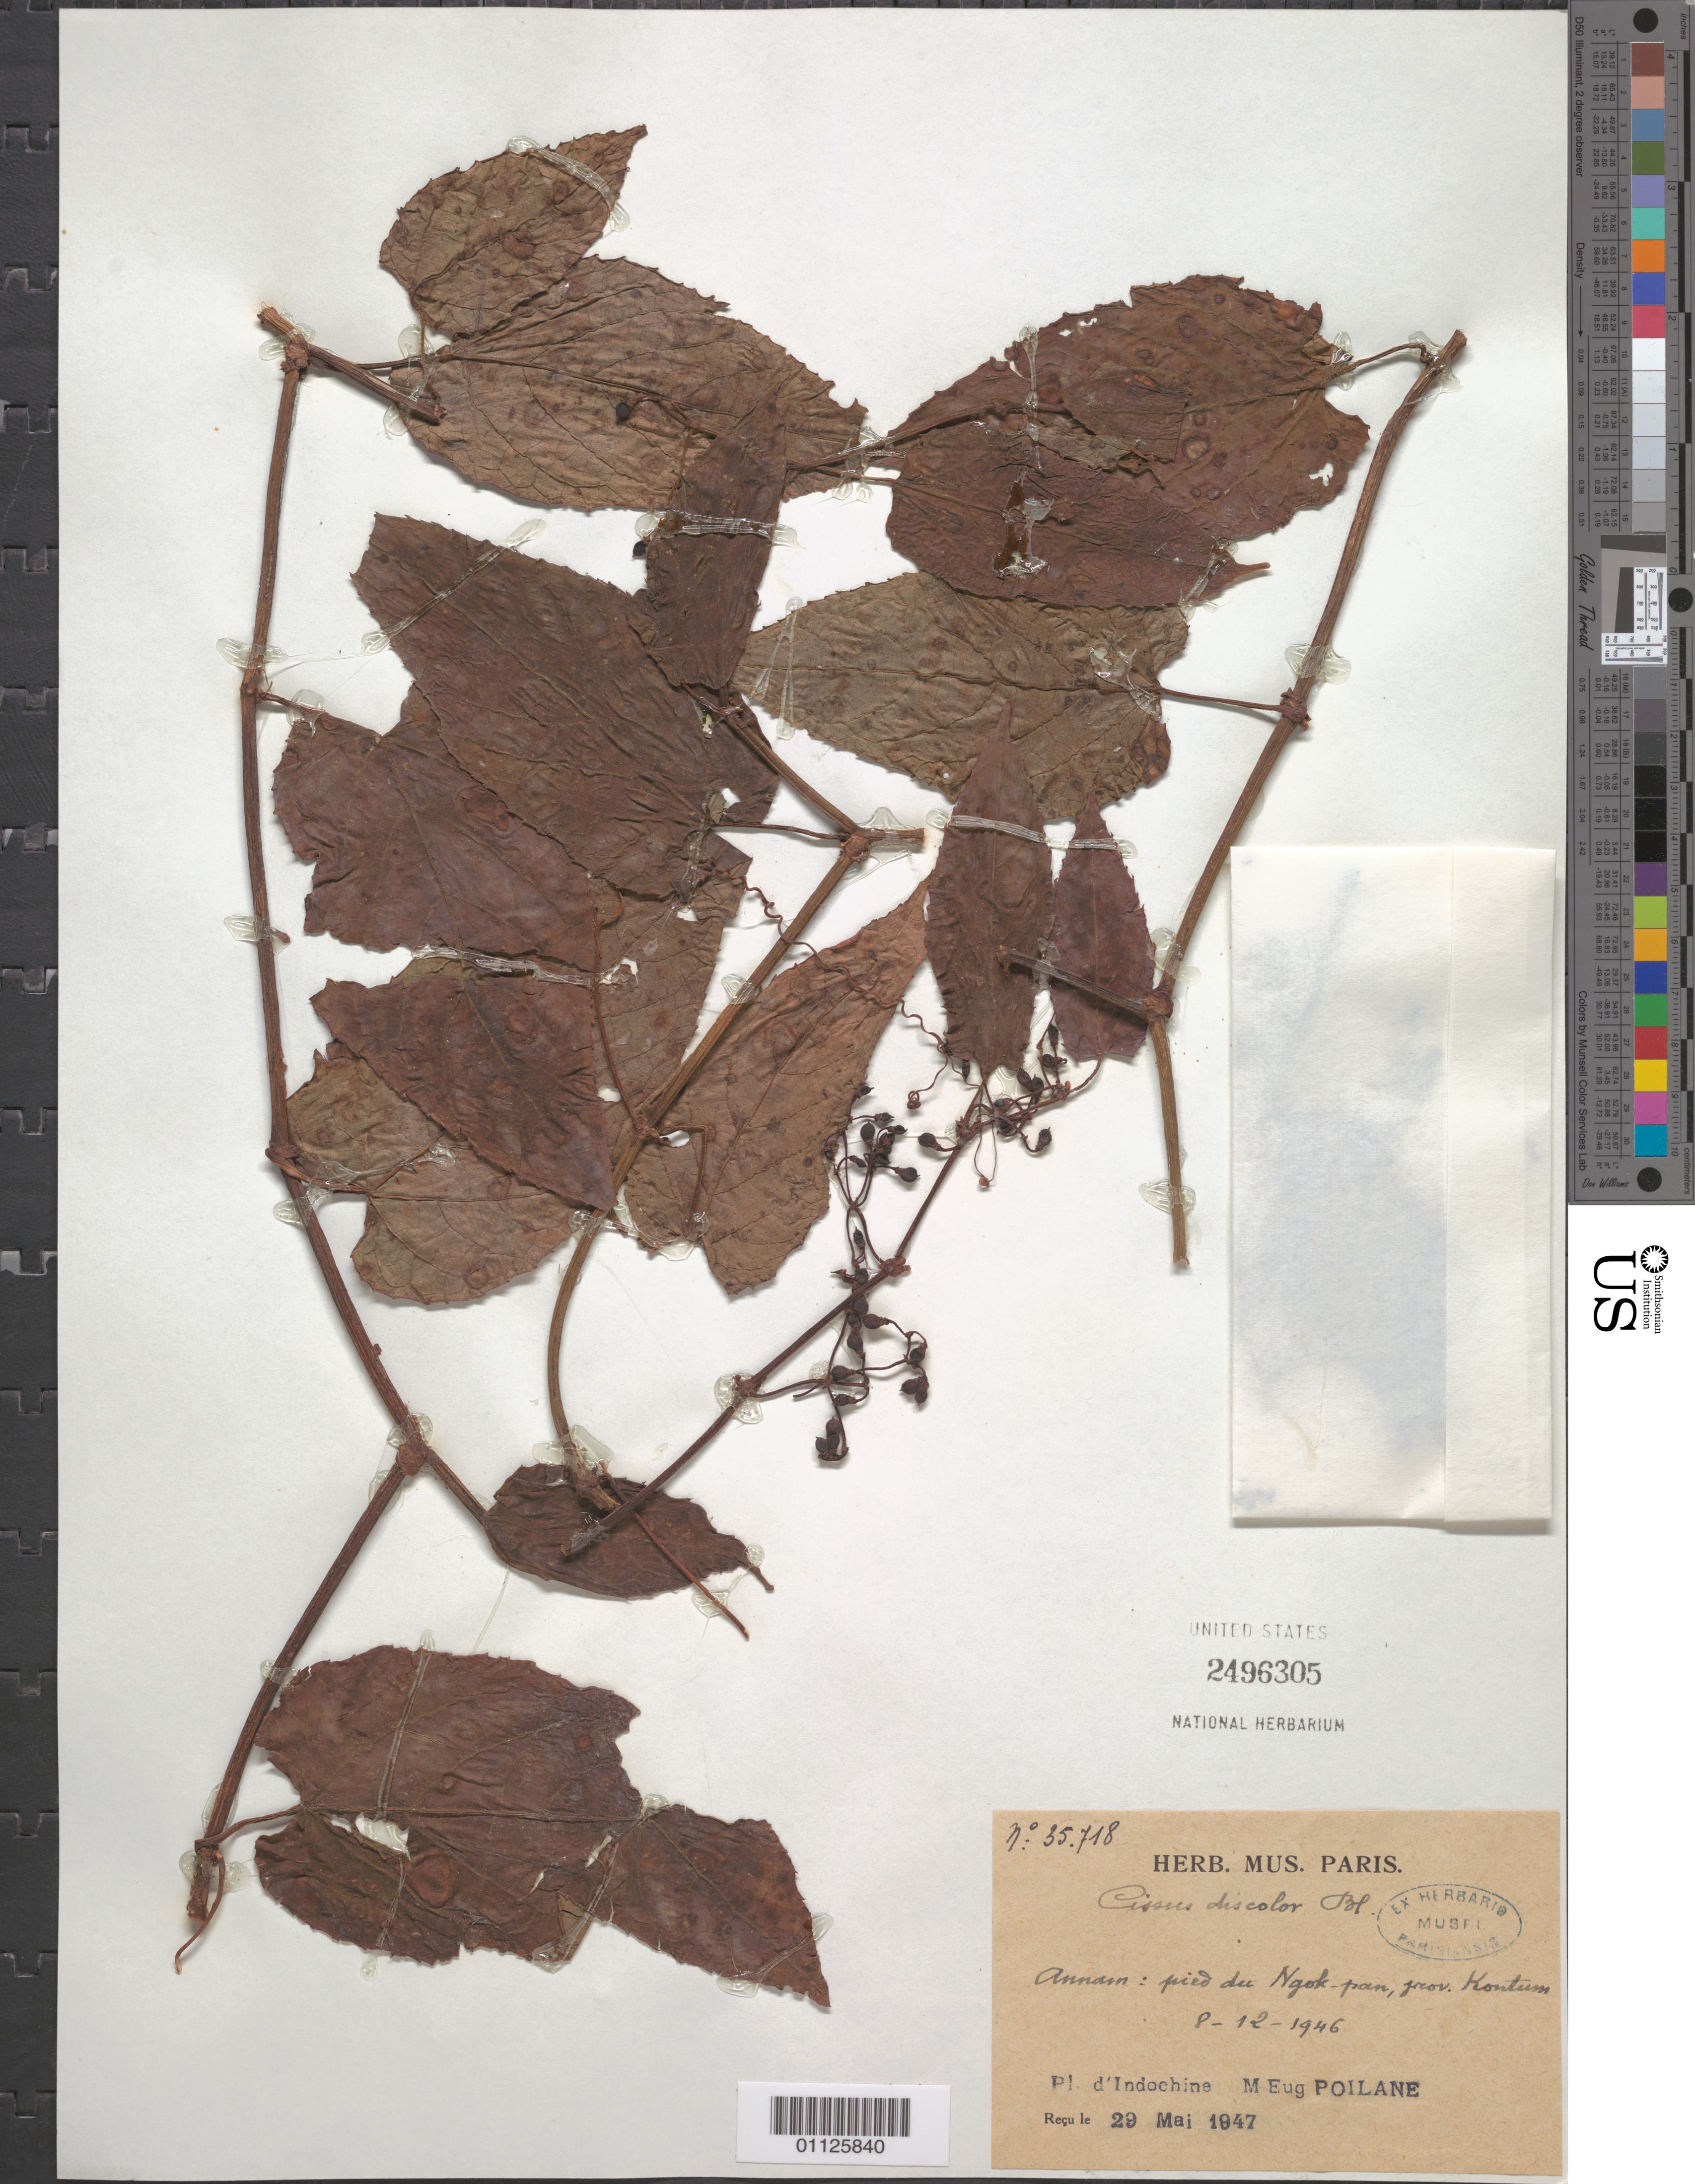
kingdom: Plantae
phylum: Tracheophyta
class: Magnoliopsida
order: Vitales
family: Vitaceae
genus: Cissus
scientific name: Cissus discolor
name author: Blume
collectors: ex Mus. Paris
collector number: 35718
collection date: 1946-12-08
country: Vietnam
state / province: Kon Tum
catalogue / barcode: US 2496305